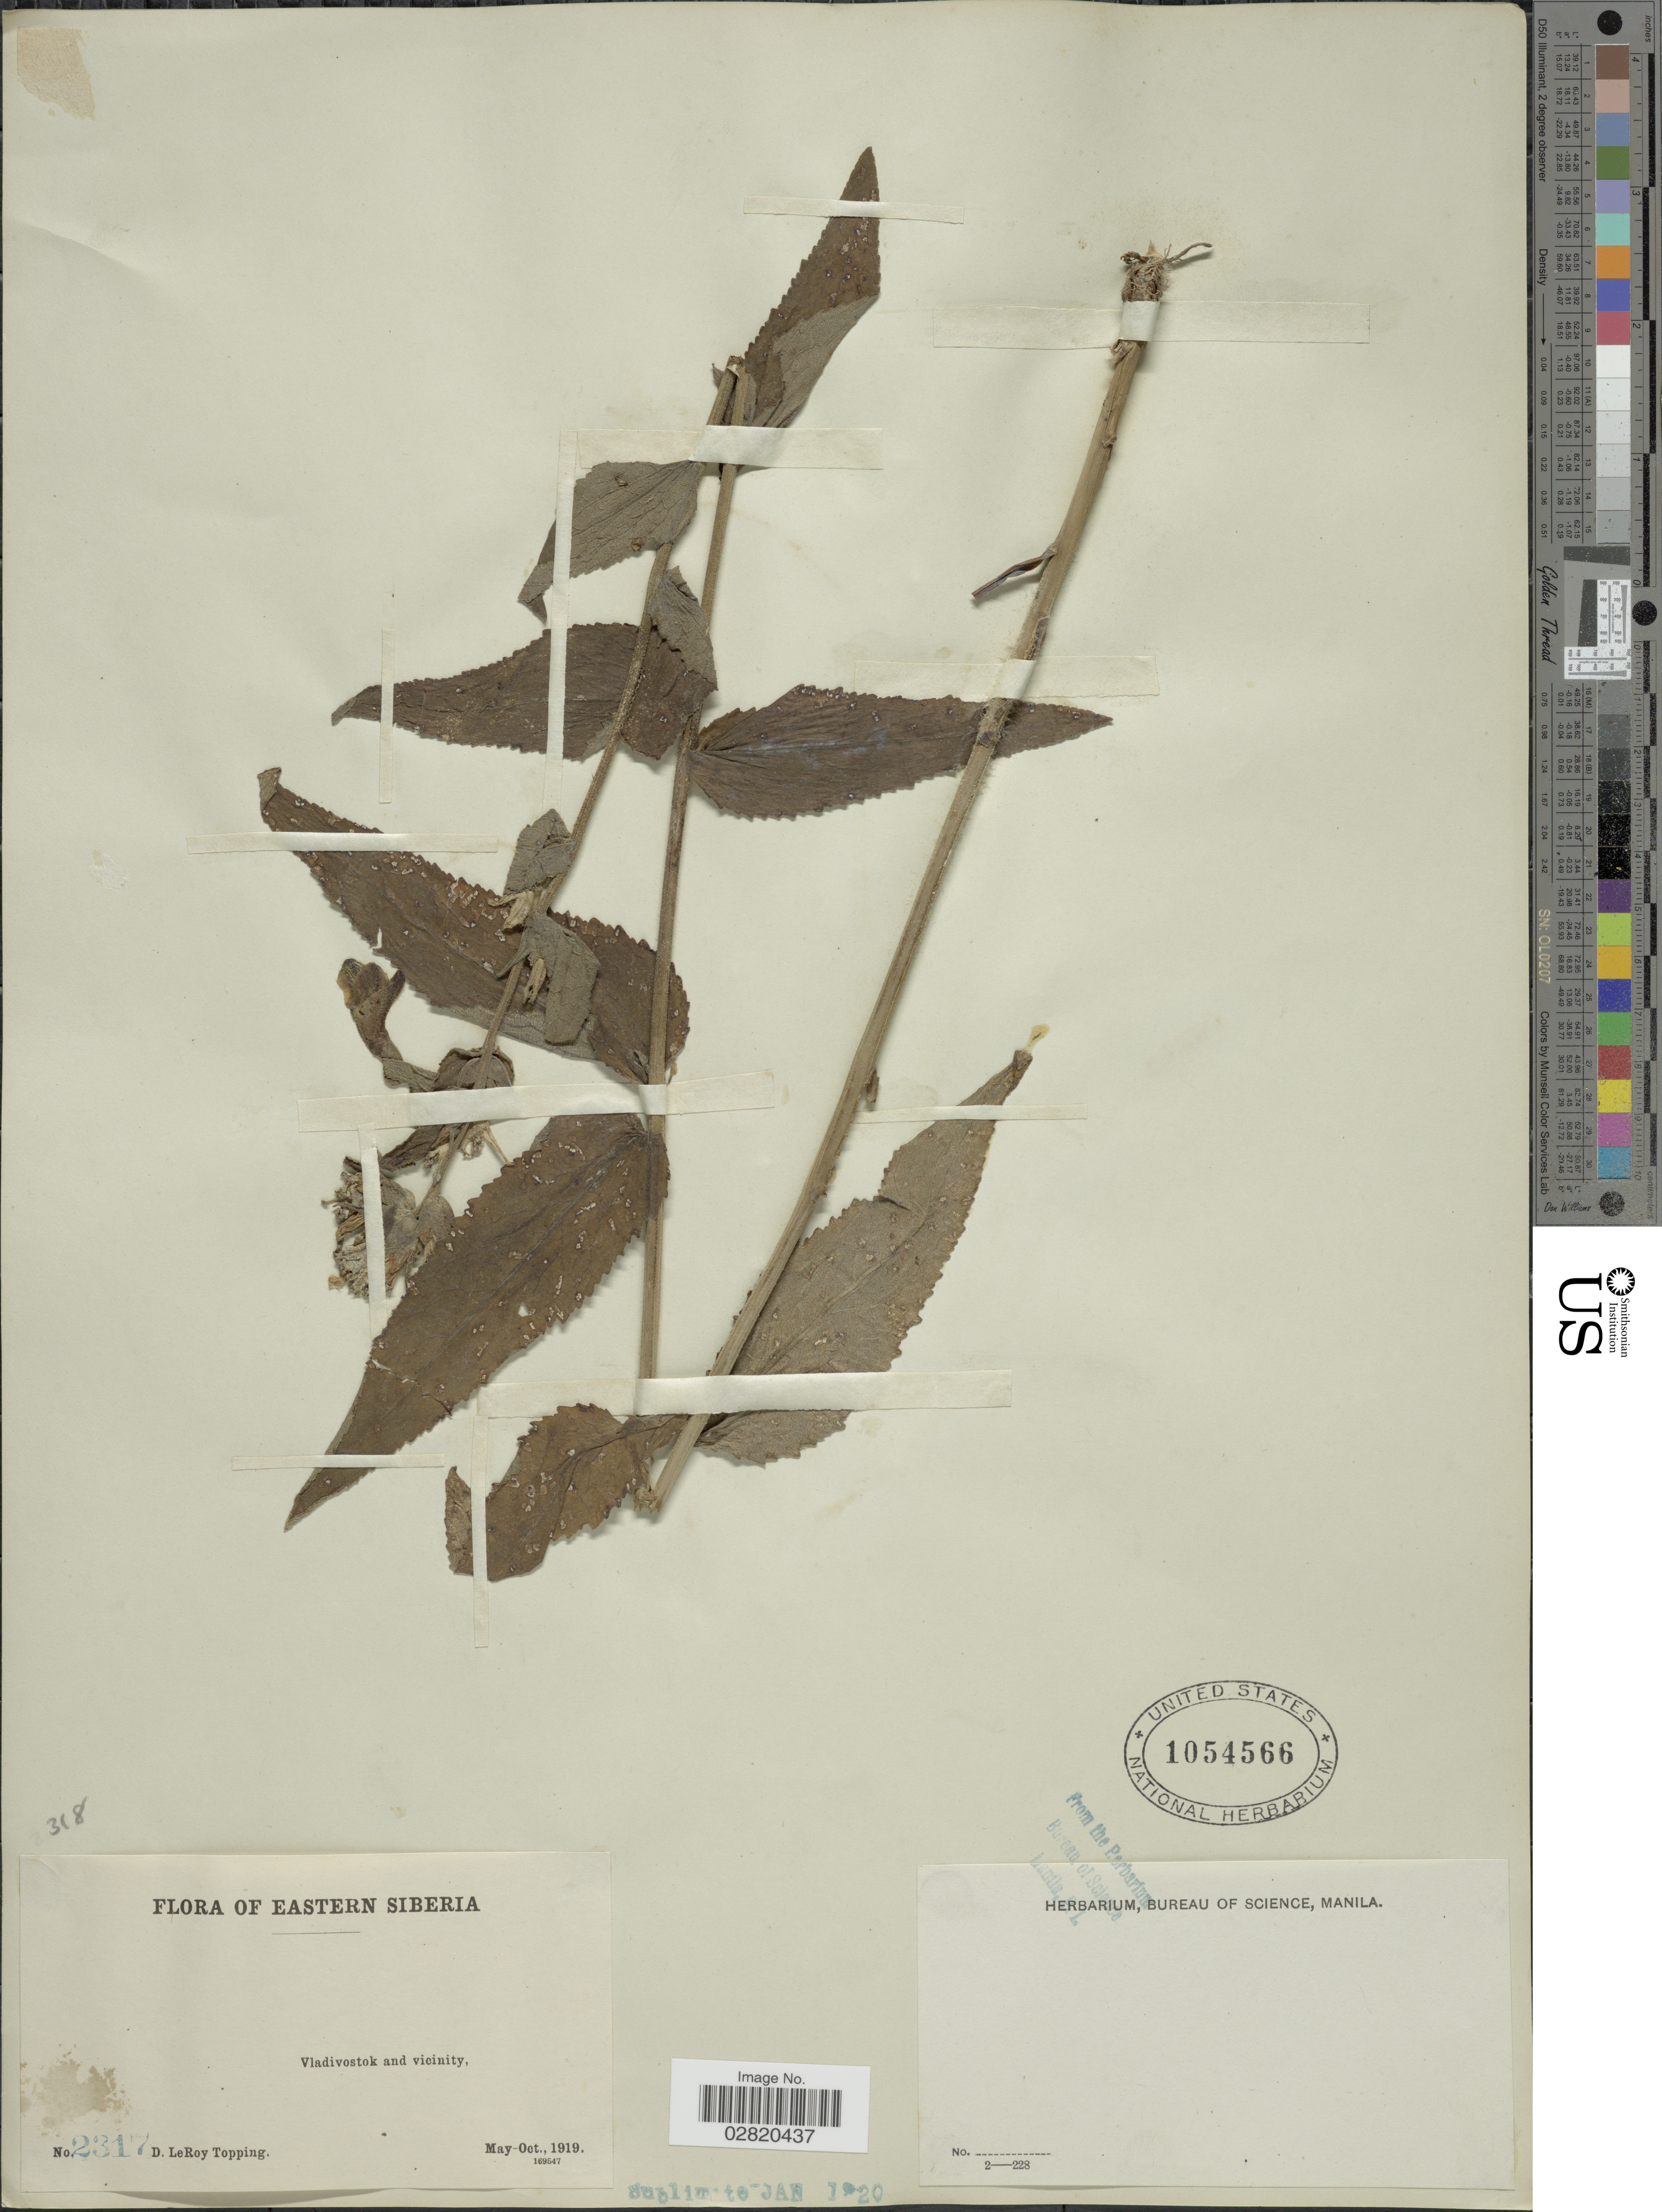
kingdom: Plantae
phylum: Tracheophyta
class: Magnoliopsida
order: Lamiales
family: Lamiaceae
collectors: D. L. Topping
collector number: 2317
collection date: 1919-05/1919-10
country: Russian Federation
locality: Eastern Siberia. Vladivostok and vicinity.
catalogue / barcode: US 1054566